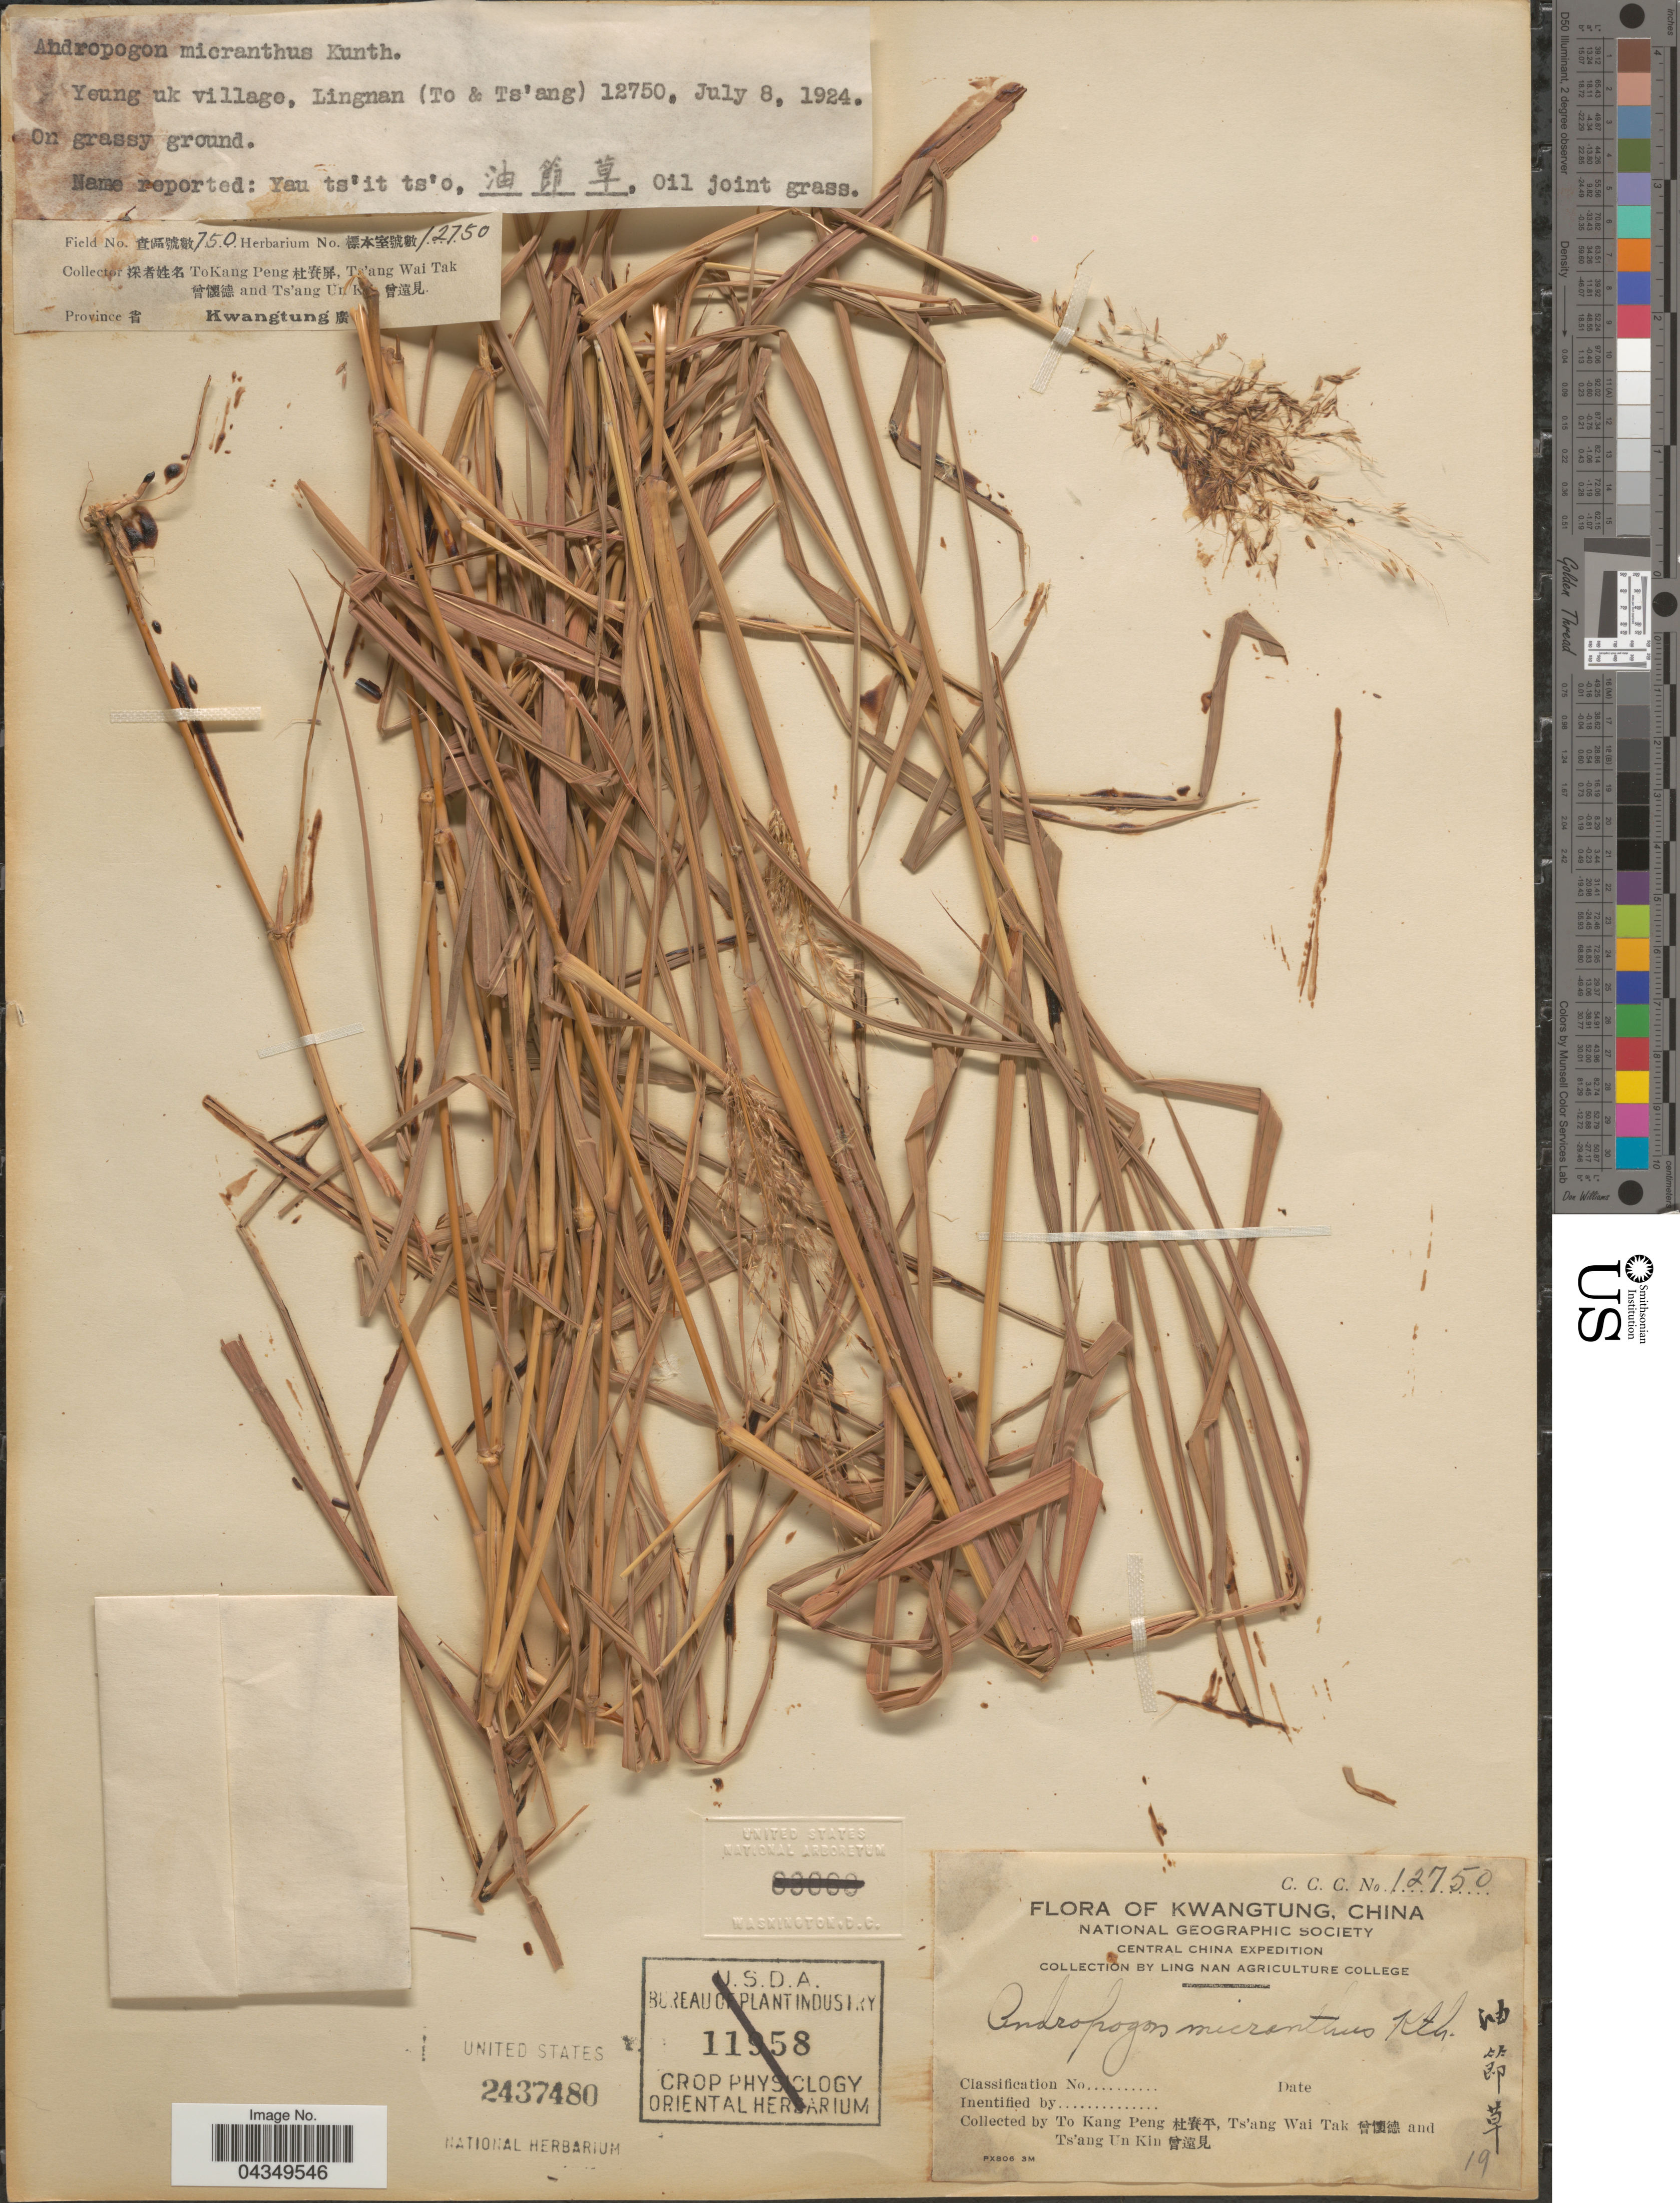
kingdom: Plantae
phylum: Tracheophyta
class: Liliopsida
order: Poales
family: Poaceae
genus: Capillipedium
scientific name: Capillipedium parviflorum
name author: (R. Br.) Stapf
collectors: T. K. Peng, T. Tak & Ts' Ang Un Kin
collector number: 12750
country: China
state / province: Guangdong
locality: Kwangtung. National Geographical Society. Central China Expedition.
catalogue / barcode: US 2437480